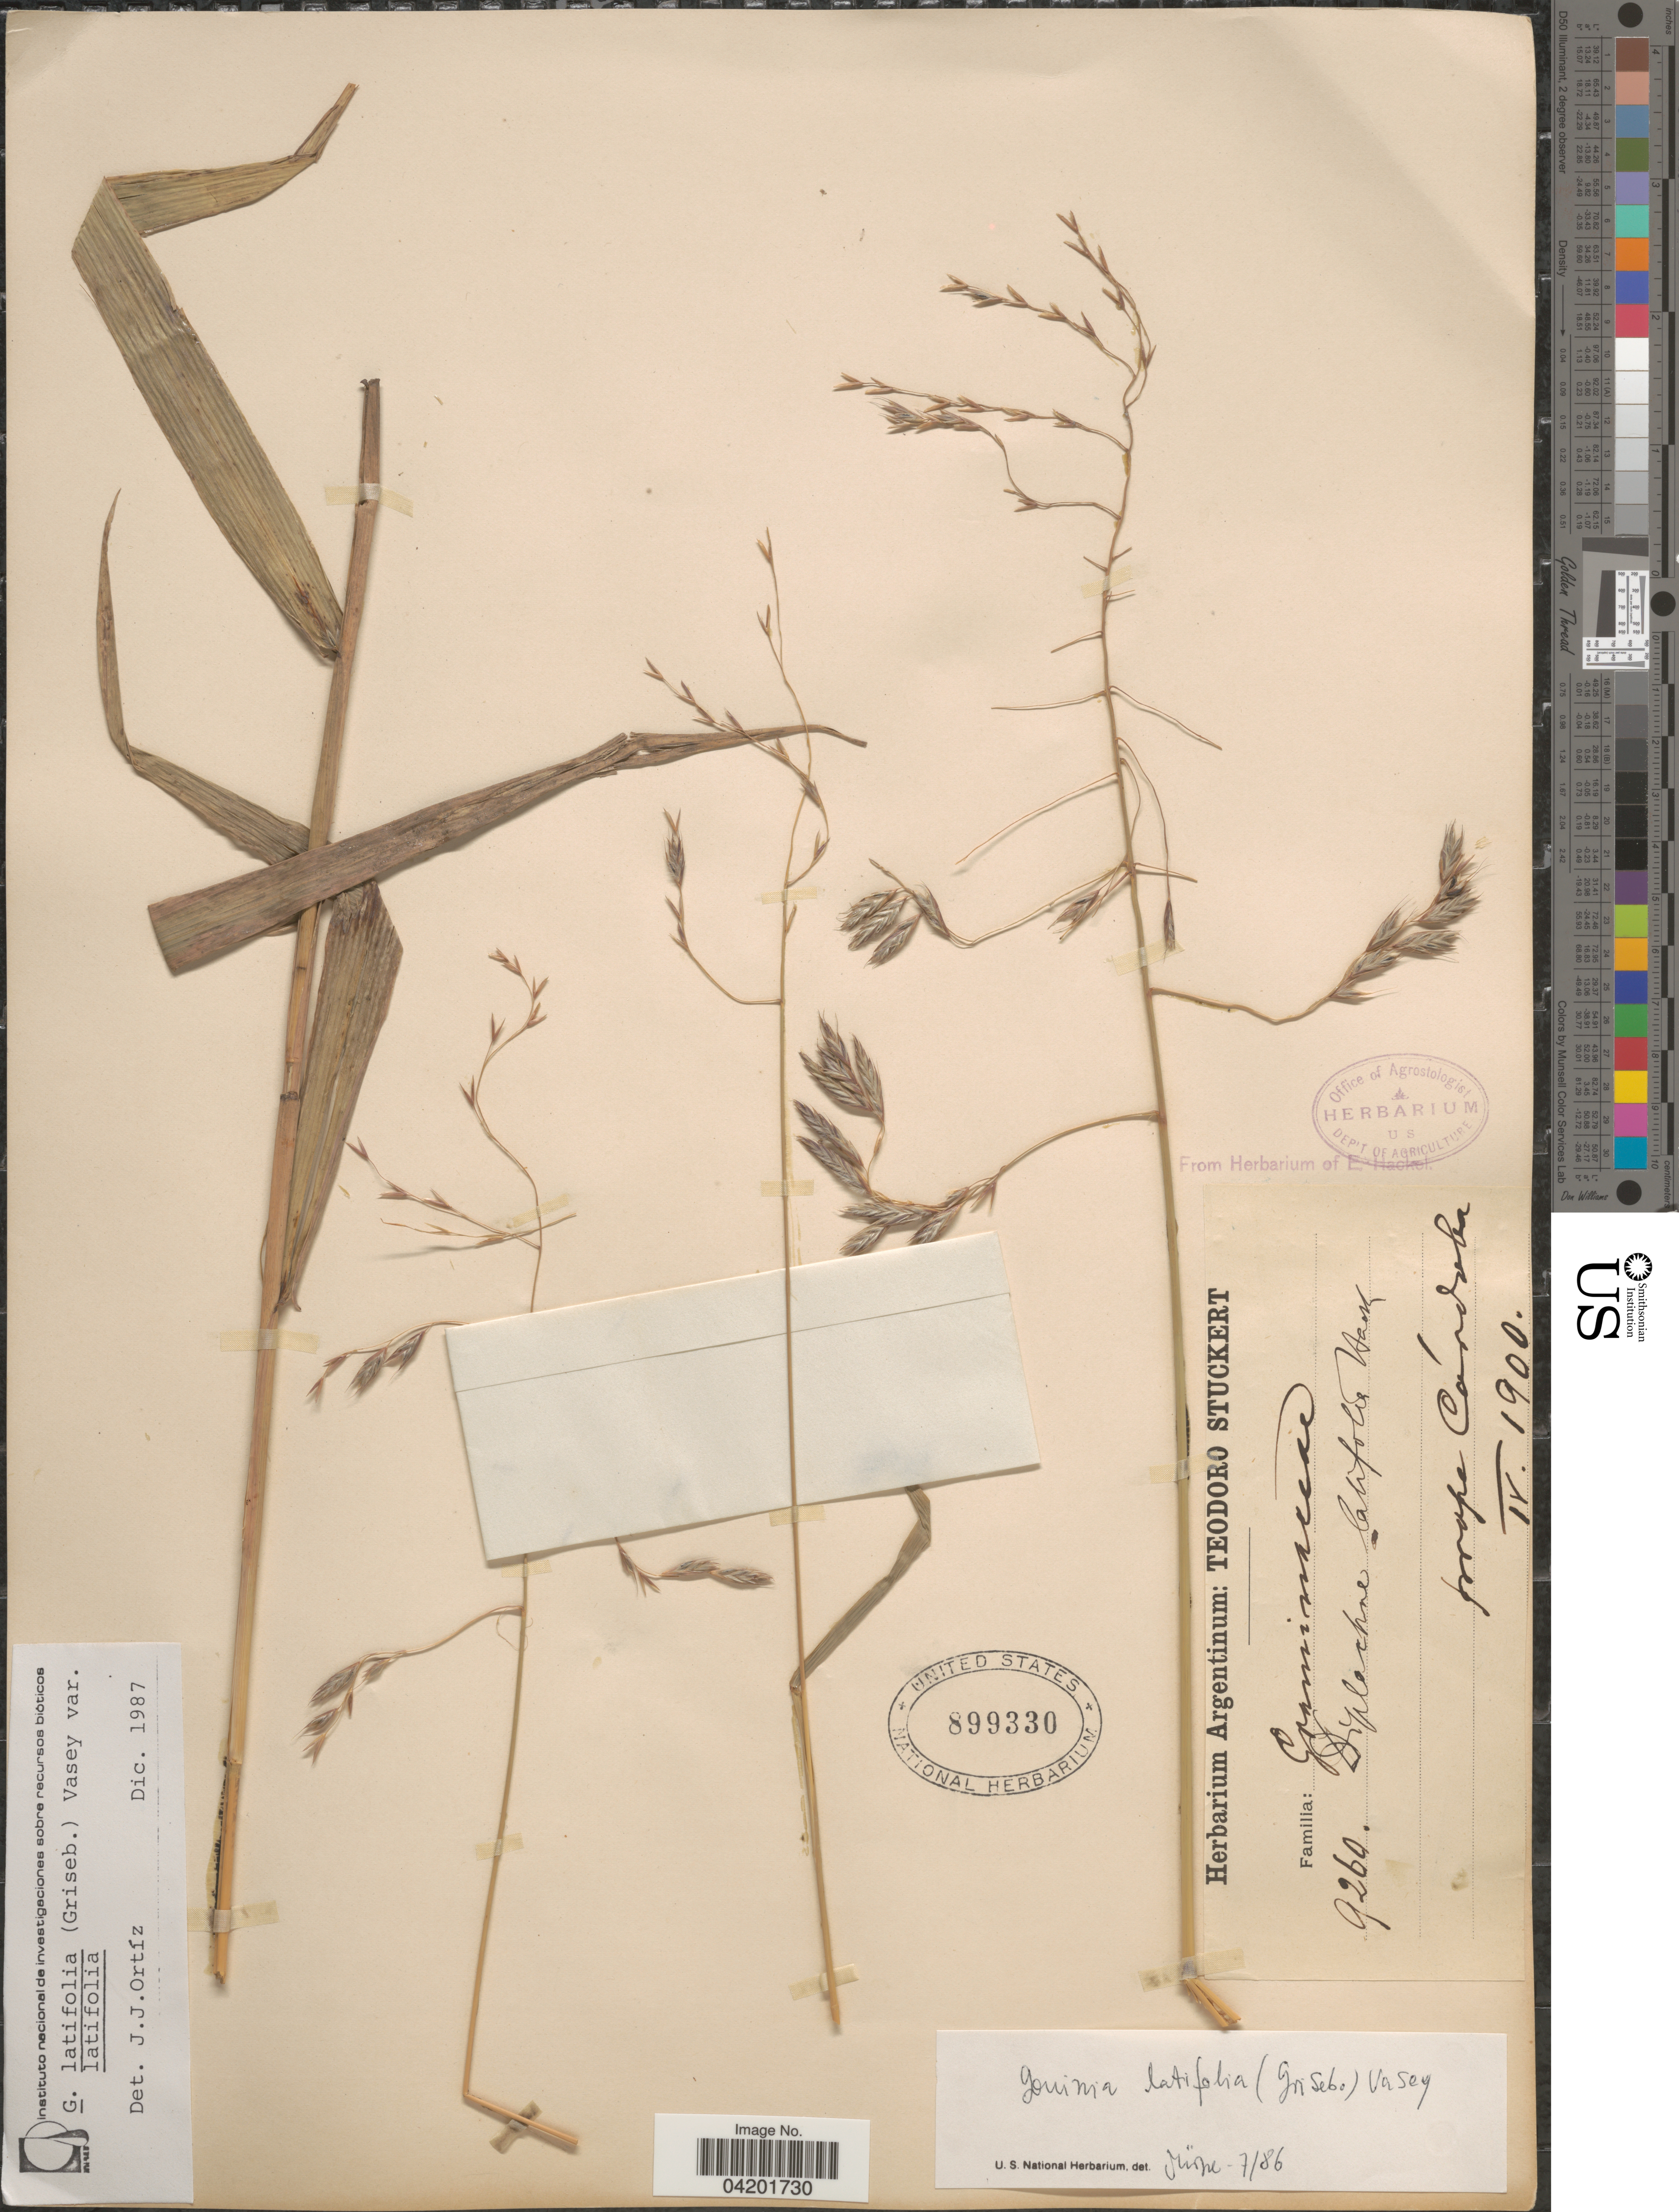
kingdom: Plantae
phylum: Tracheophyta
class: Liliopsida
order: Poales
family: Poaceae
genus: Gouinia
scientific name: Gouinia latifolia var. latifolia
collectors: Ex herb. Teodoro Stuckert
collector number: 9260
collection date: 1900-04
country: Argentina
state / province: Cordoba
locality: Prope Córdoba.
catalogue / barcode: US 899330